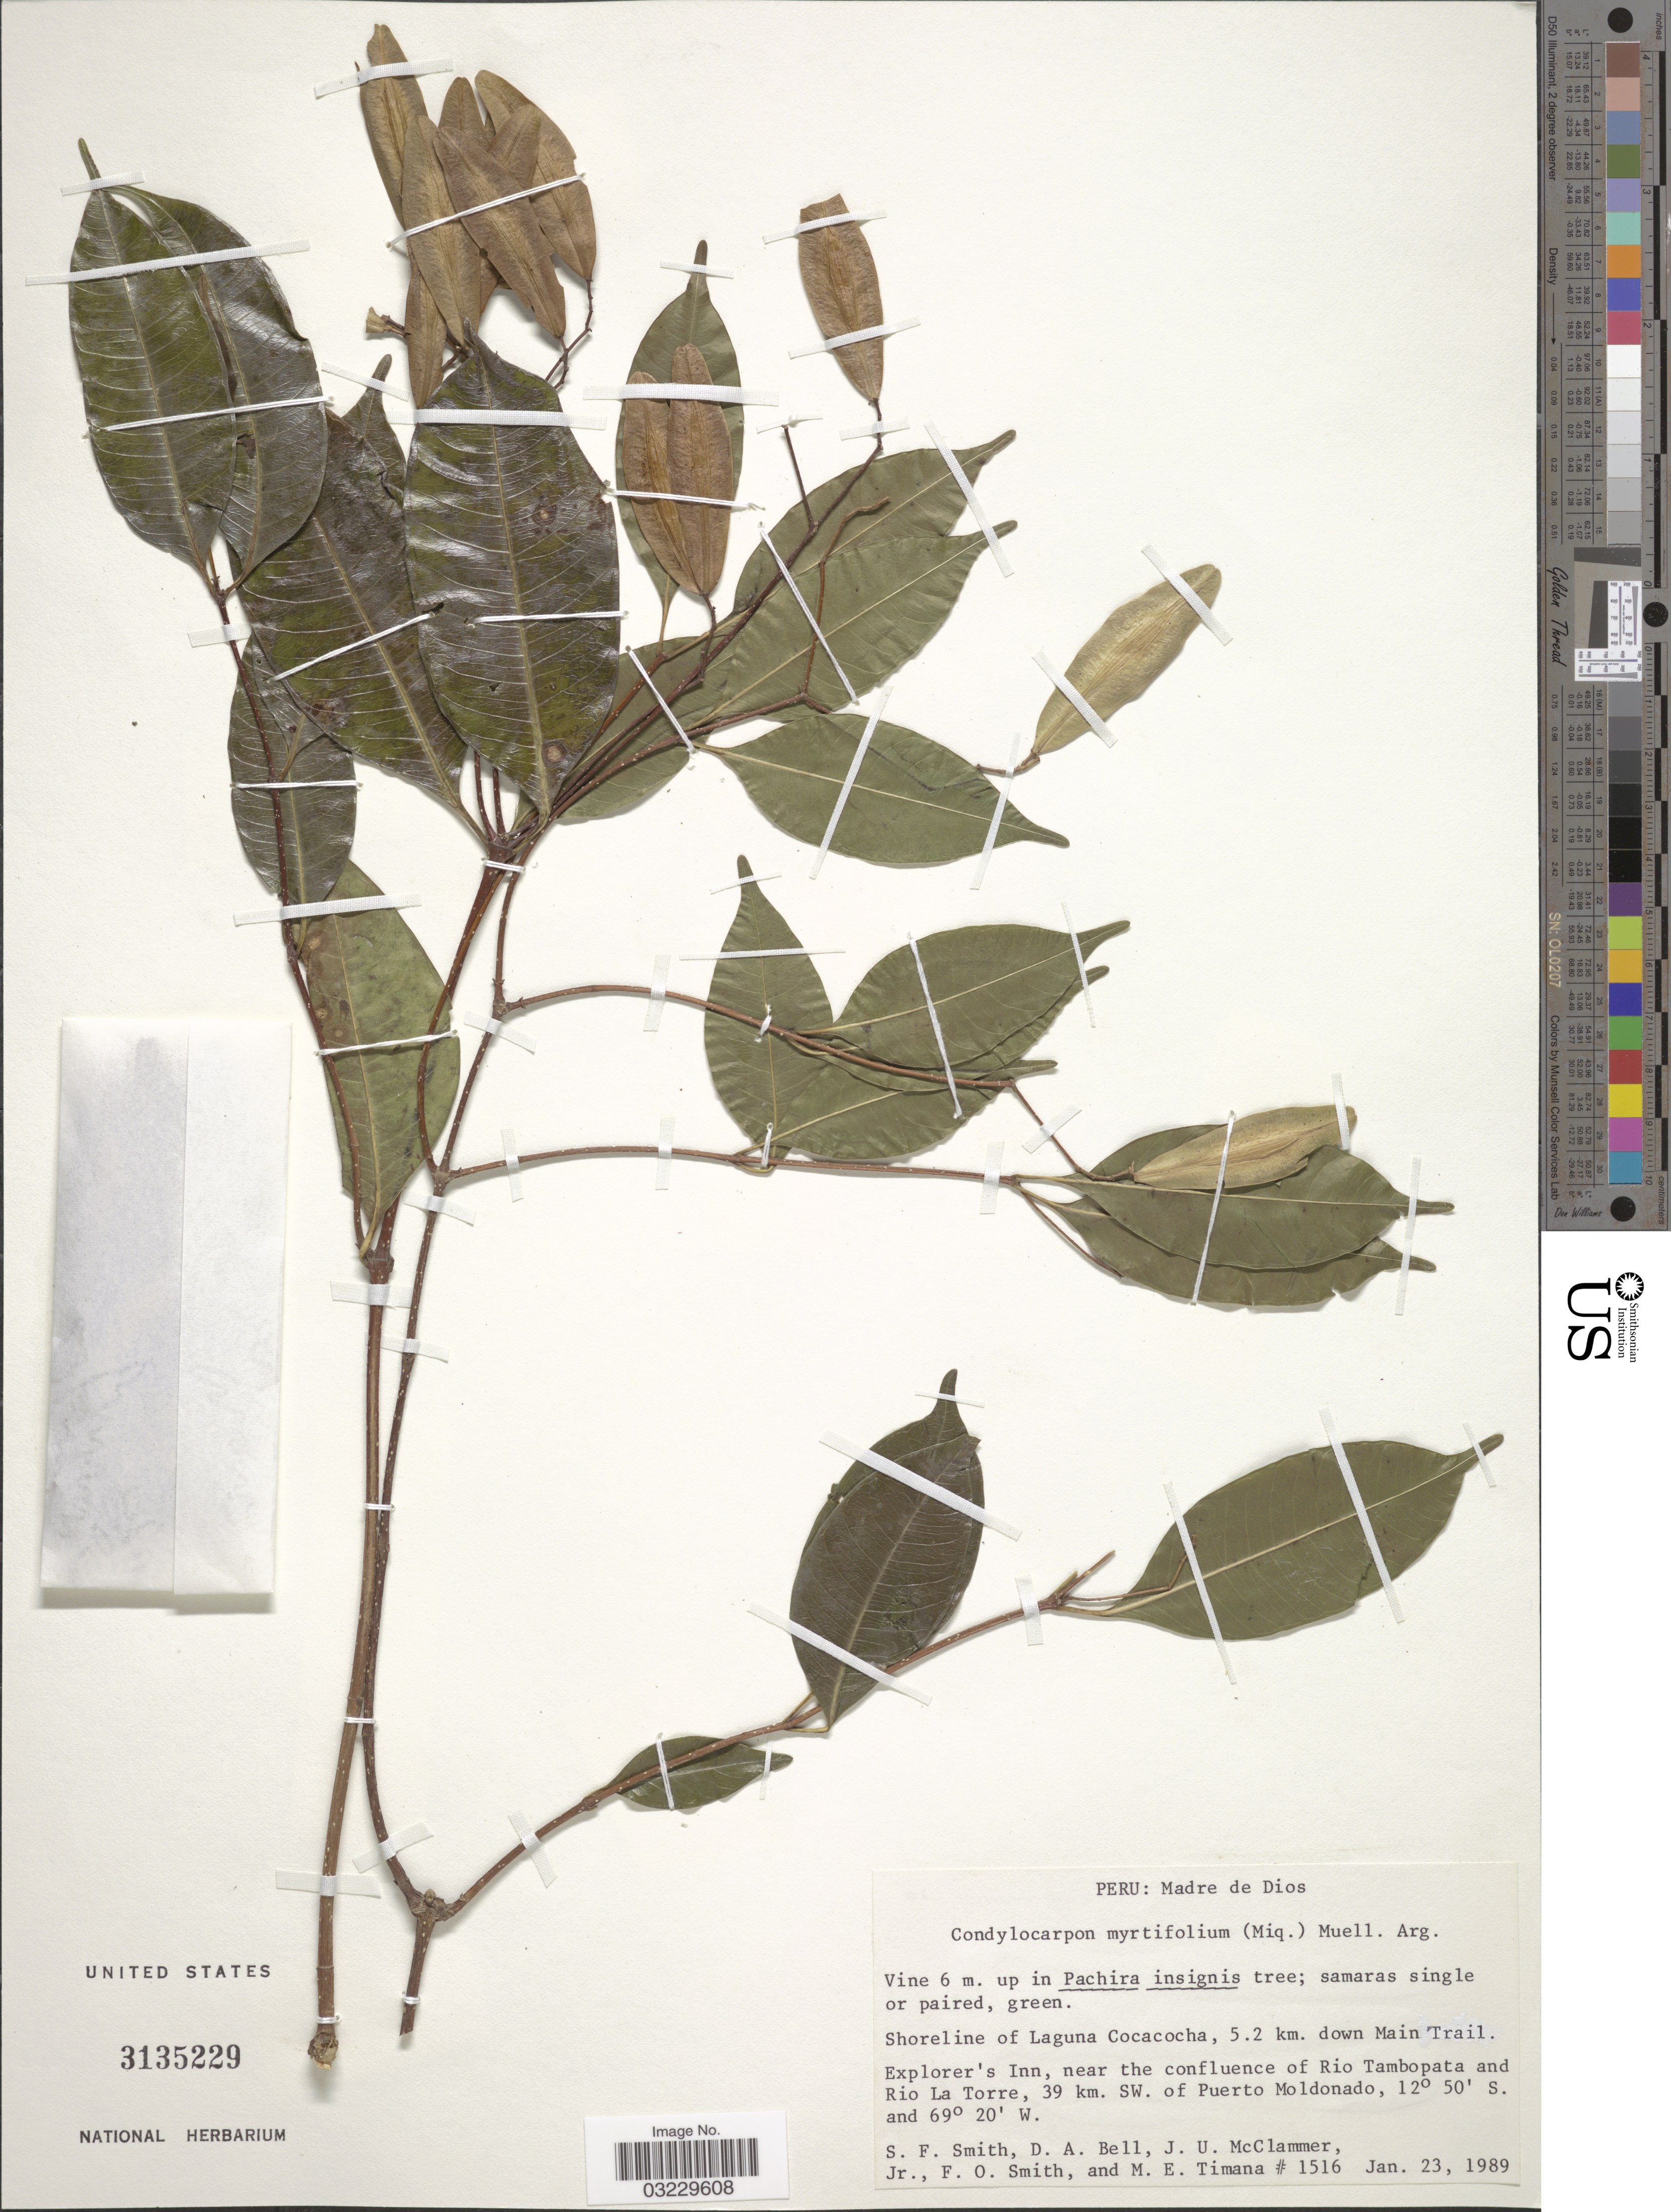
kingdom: Plantae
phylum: Tracheophyta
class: Magnoliopsida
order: Gentianales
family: Apocynaceae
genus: Condylocarpon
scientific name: Condylocarpon myrtifolium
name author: (Miq.) Müll. Arg.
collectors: S.F. Smith, D. A. Bell, J. McClammer Jr. & F. Smith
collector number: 1516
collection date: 1989-01-23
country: Peru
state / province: Madre de Dios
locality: Shoreline of Laguna Cocacocha, 5.2 km. down Main Trail. Explorer's Inn, near the confluence of Rio Tambopata and Rio La Torre, 39 km. SW. of Puerto Moldonado.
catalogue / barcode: US 3135229